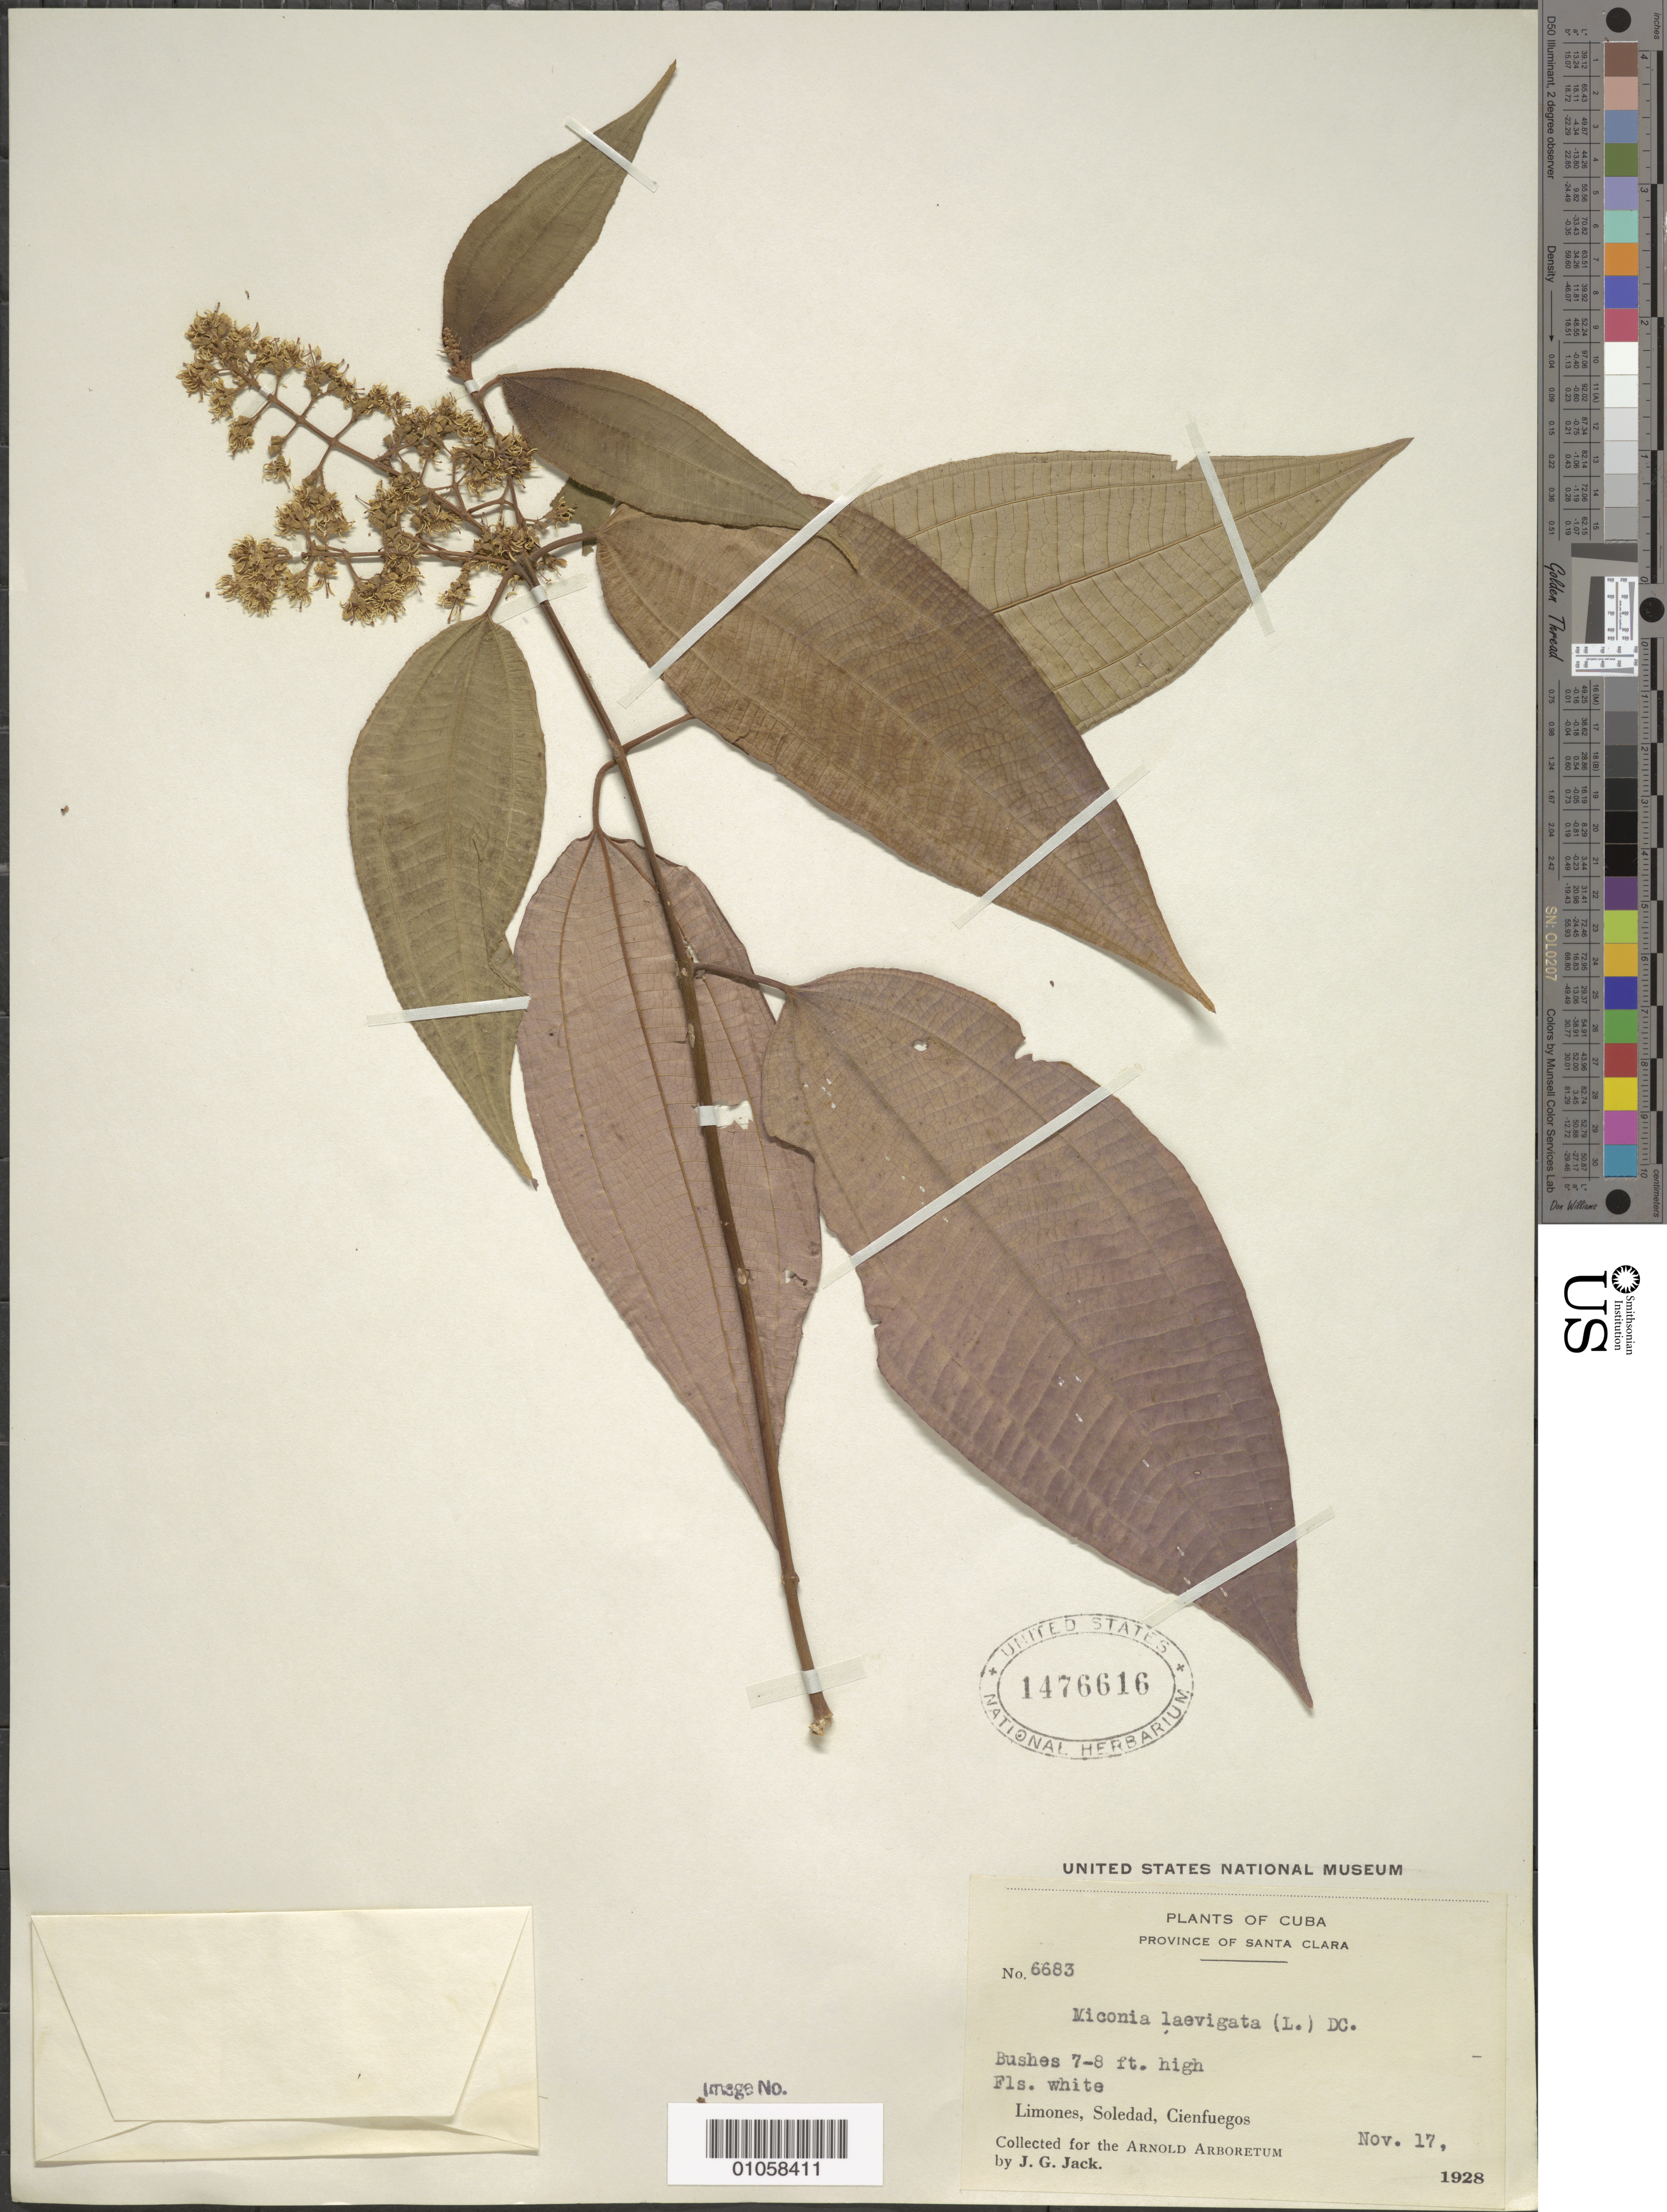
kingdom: Plantae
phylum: Tracheophyta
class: Magnoliopsida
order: Myrtales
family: Melastomataceae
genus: Miconia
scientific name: Miconia laevigata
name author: (L.) D. Don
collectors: J. G. Jack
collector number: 6683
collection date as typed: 17 Nov 1928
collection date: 1928-11-17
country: Cuba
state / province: Cienfuegos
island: Cuba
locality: Limones, Soledad, Cienfuegos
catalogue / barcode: US 1476616